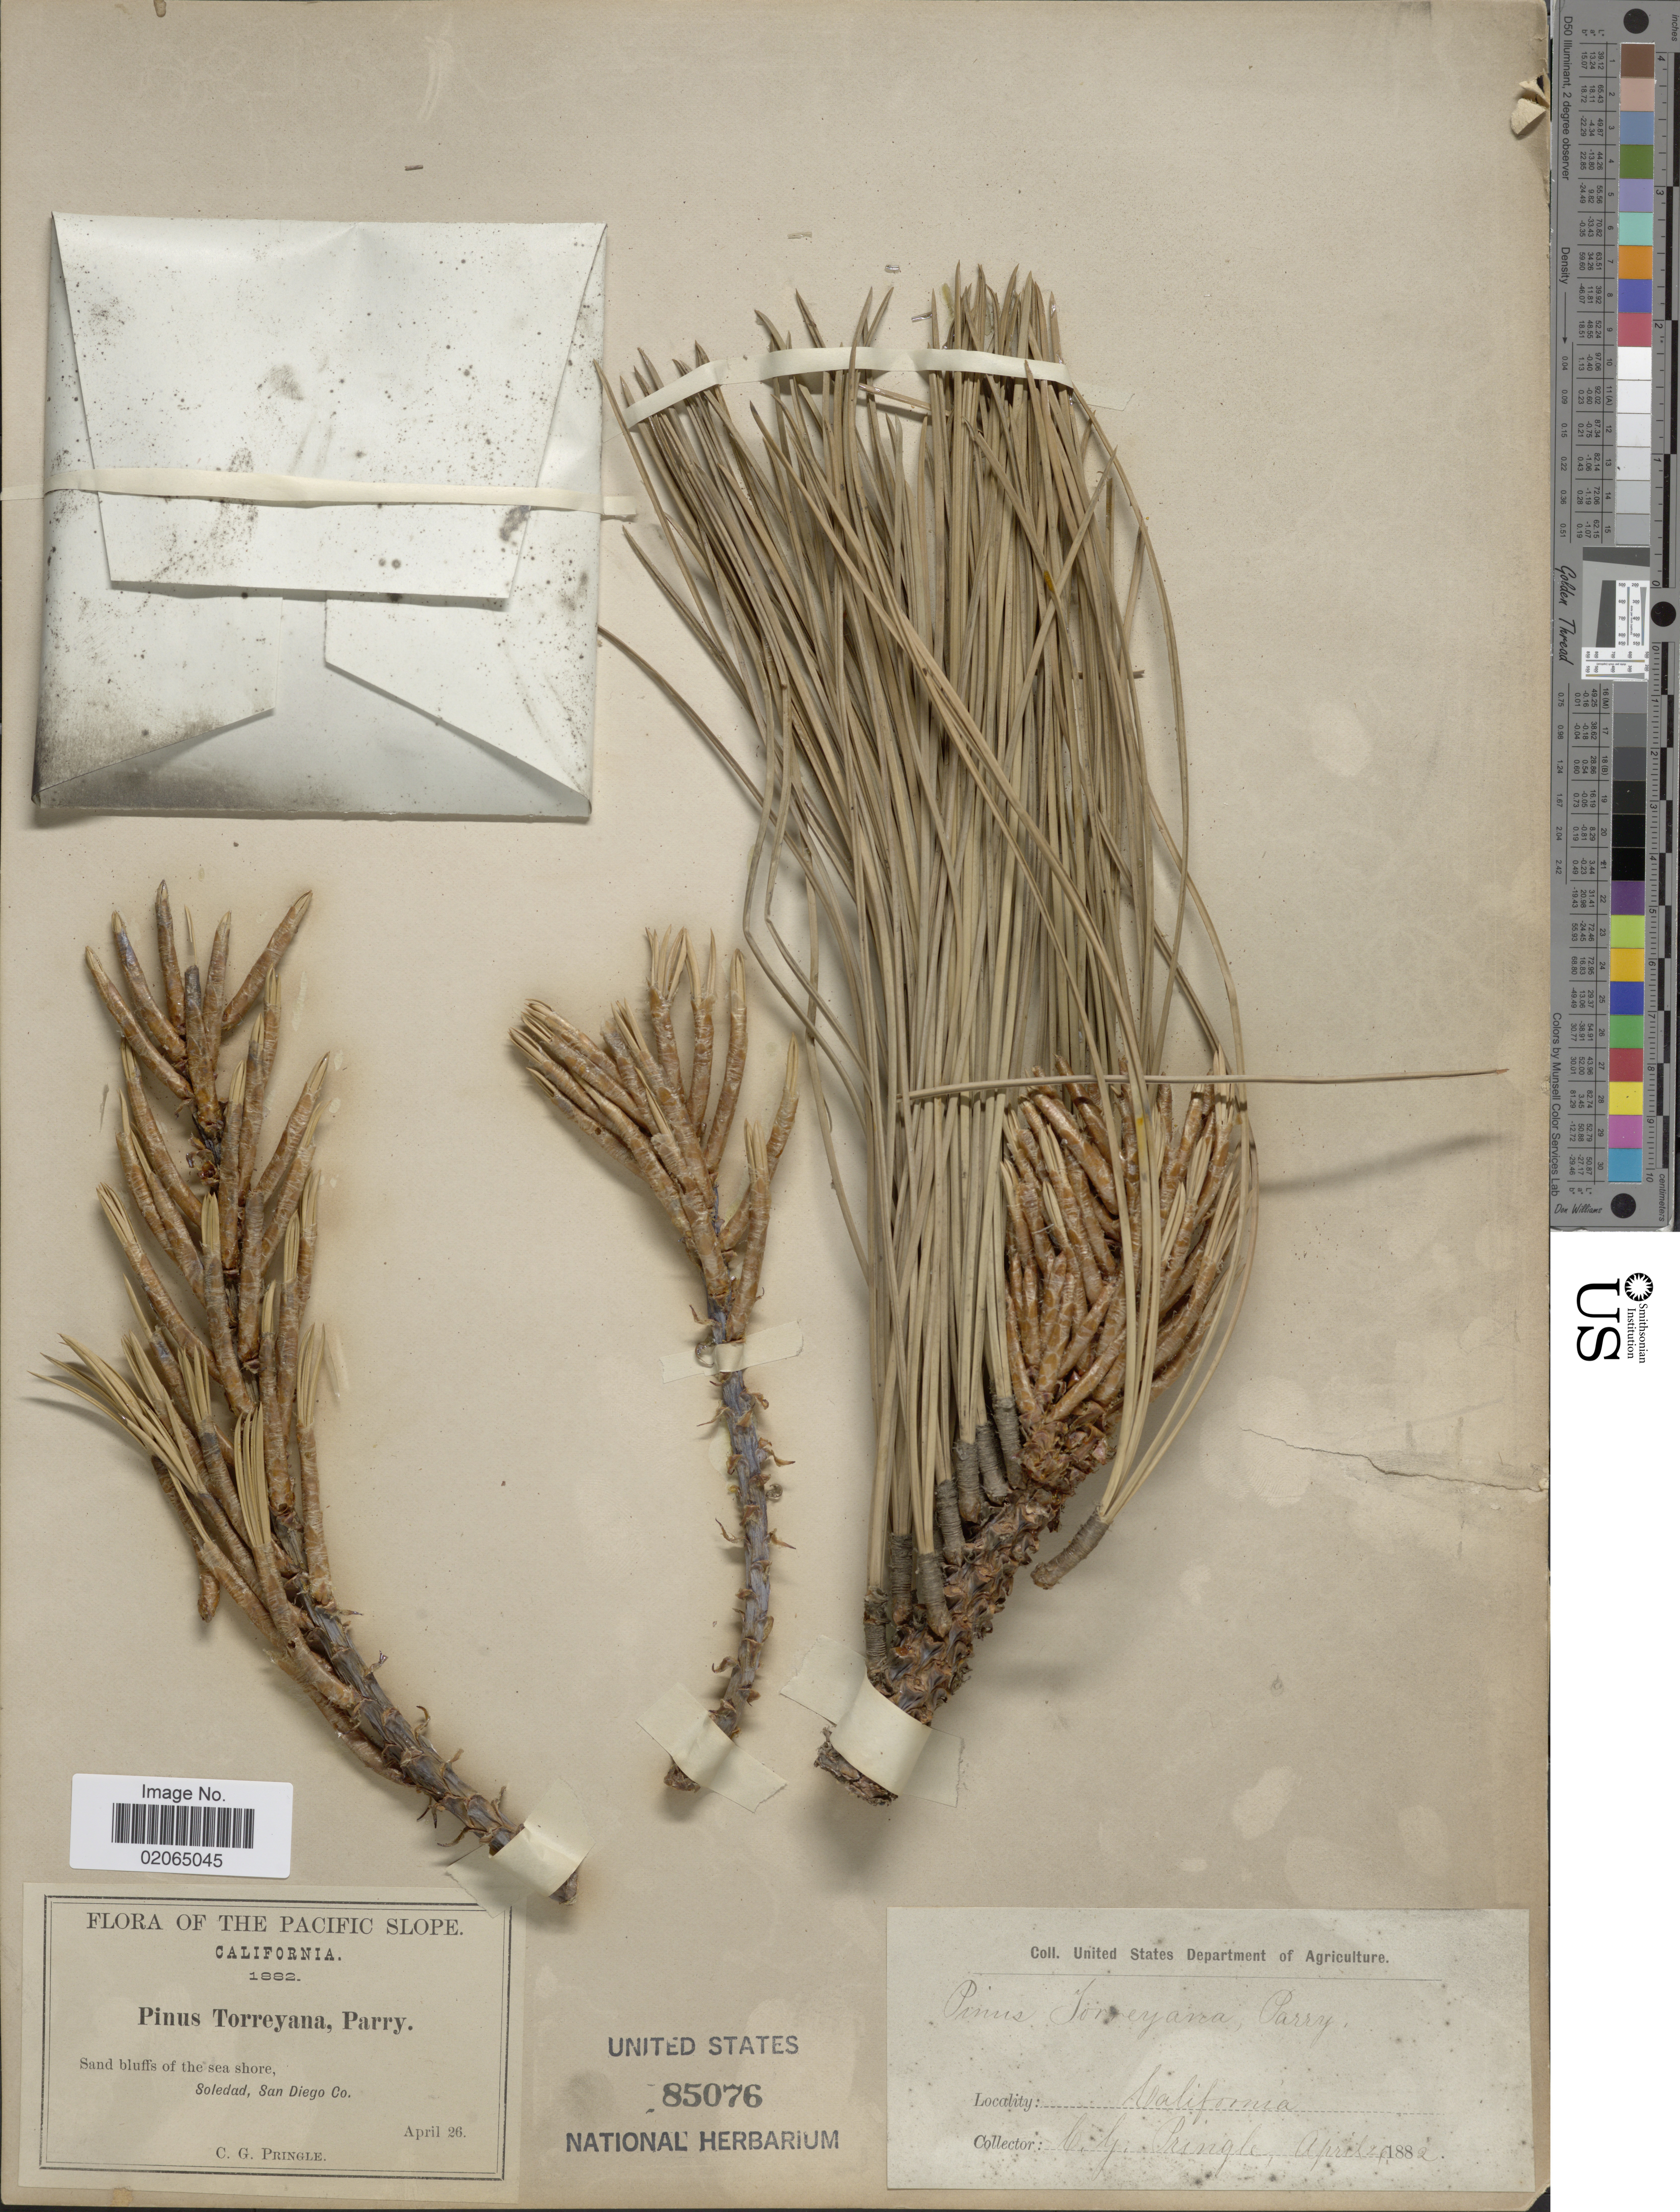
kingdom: Plantae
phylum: Tracheophyta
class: Pinopsida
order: Pinales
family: Pinaceae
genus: Pinus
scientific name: Pinus torreyana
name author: Parry ex Carrière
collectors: C. G. Pringle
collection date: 1882-04-26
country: United States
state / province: California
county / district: San Diego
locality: Soledad, San Diego Co. The Pacific Slope.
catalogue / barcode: US 85076